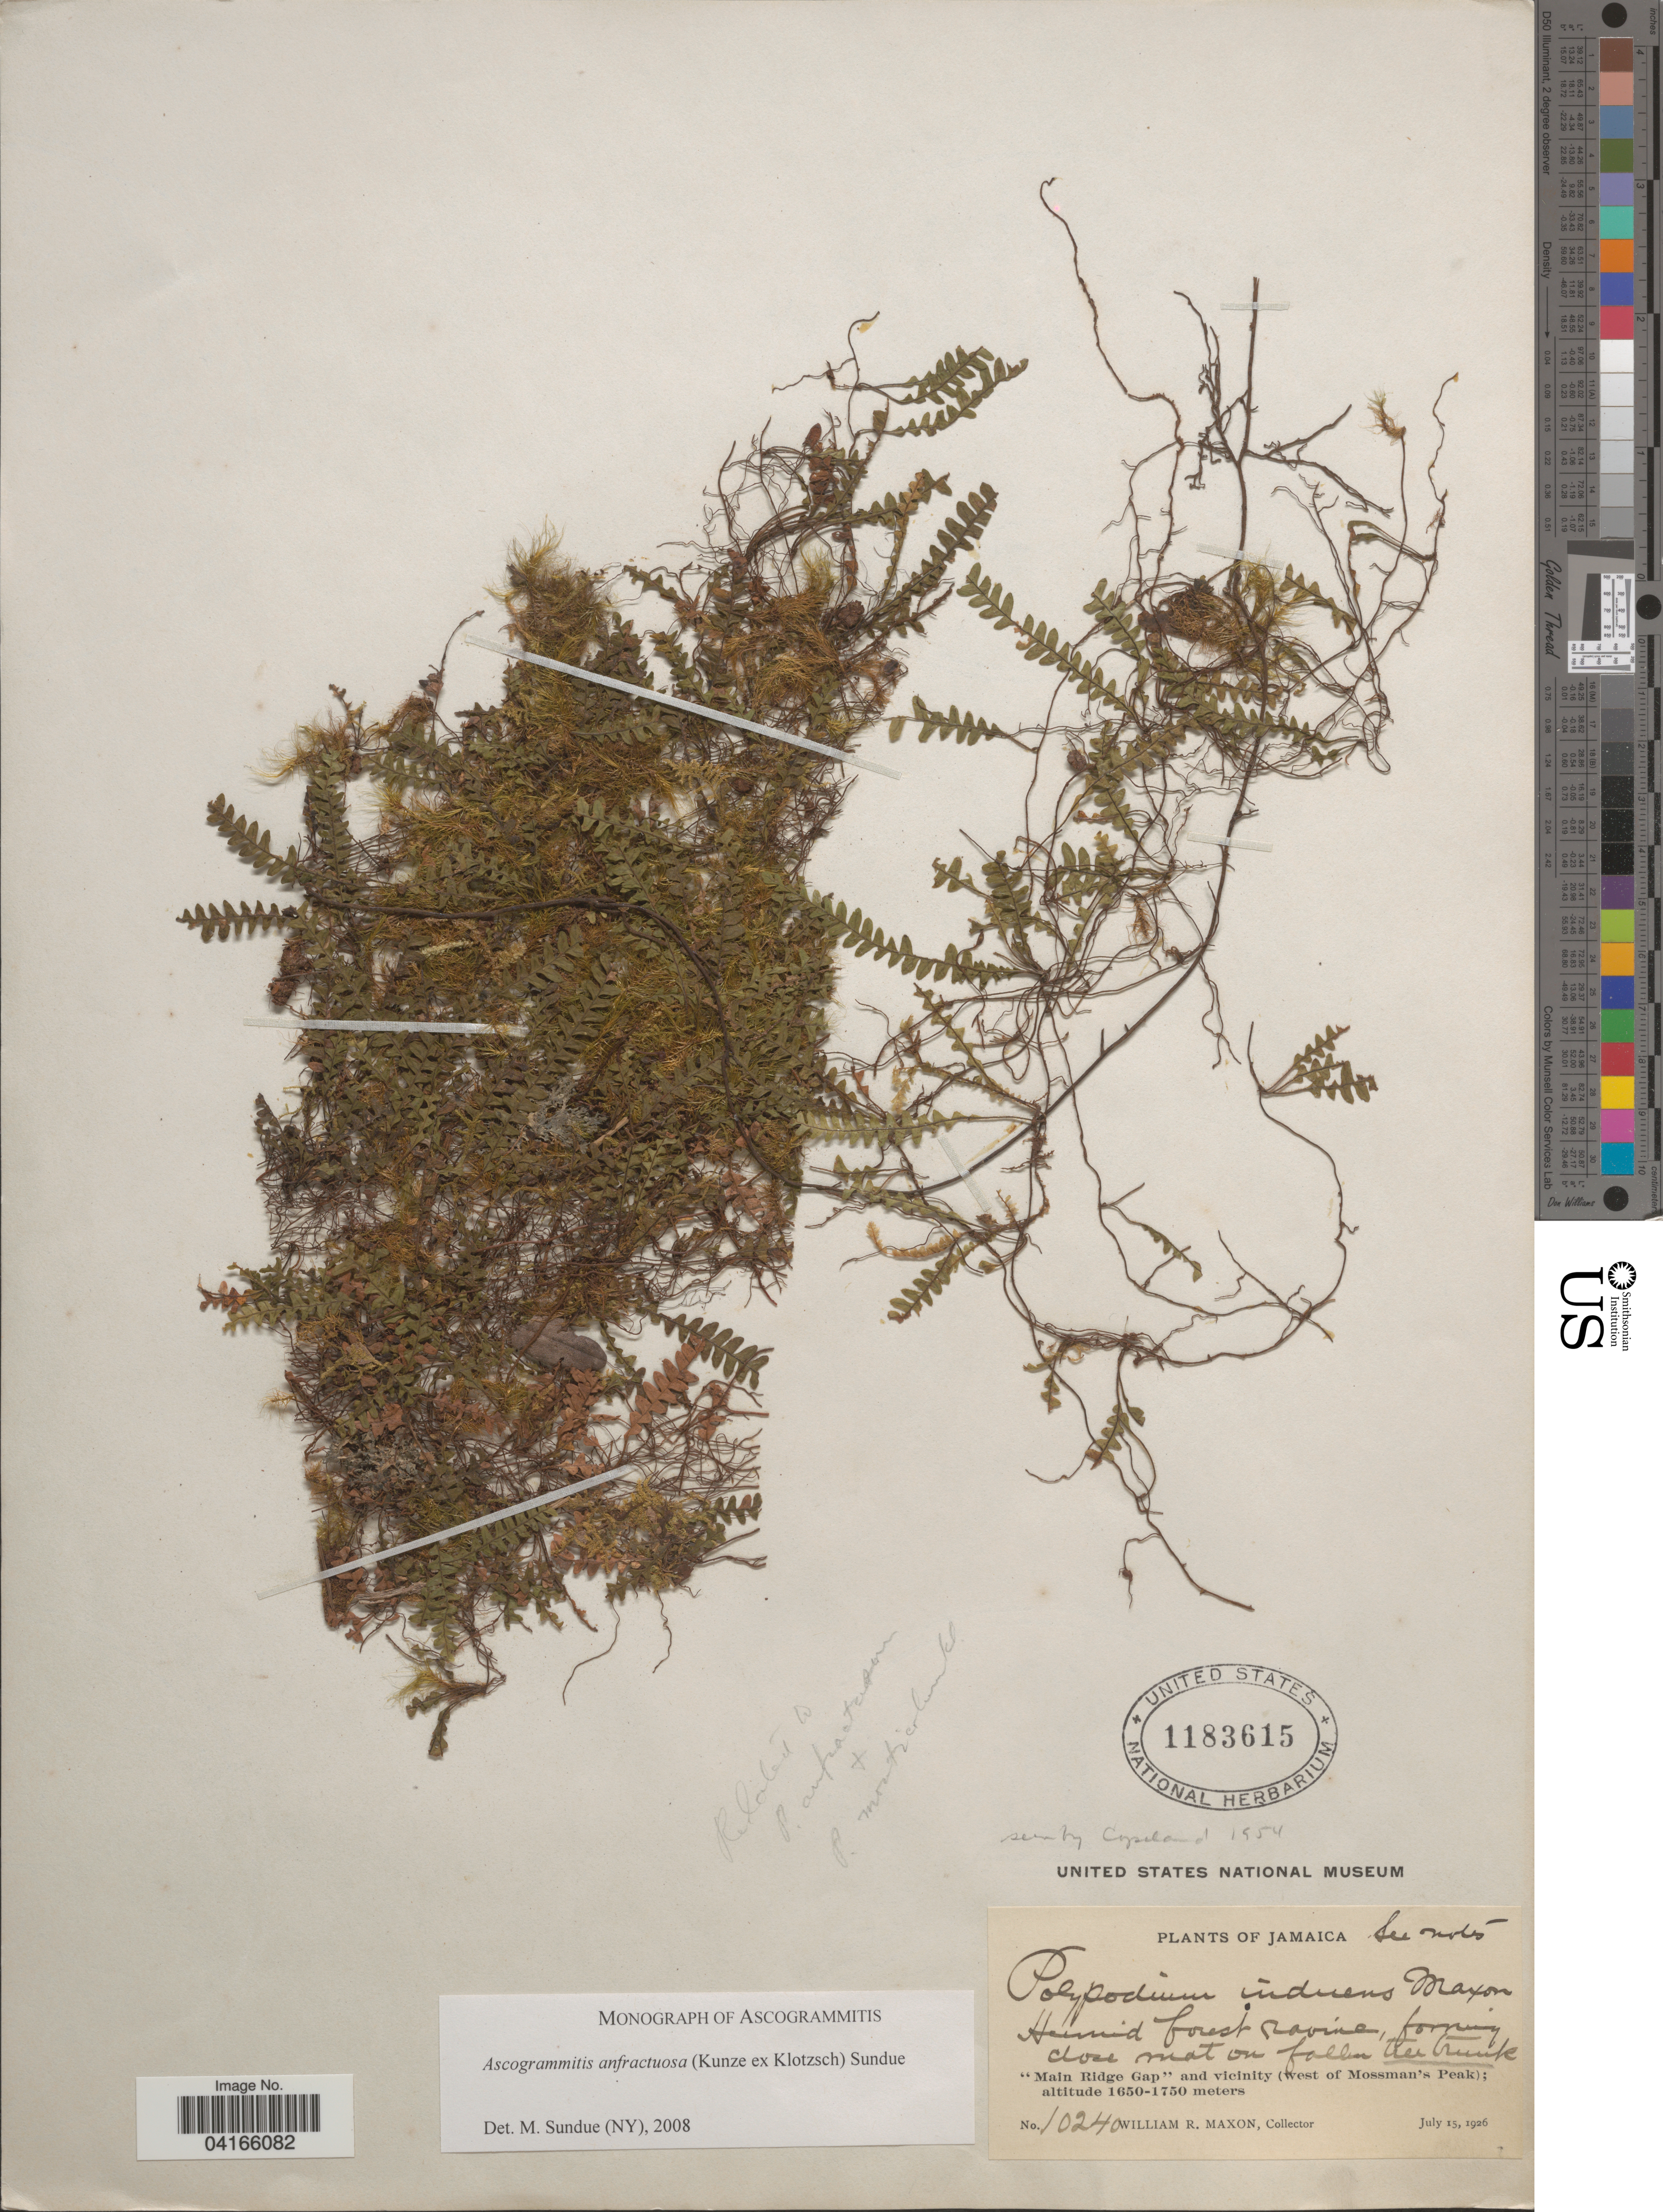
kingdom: Plantae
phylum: Tracheophyta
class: Polypodiopsida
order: Polypodiales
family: Polypodiaceae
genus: Ascogrammitis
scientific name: Ascogrammitis anfractuosa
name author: (Kunze ex Klotzsch) Sundue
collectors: W. R. Maxon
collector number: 10240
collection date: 1926-07-15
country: Jamaica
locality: Main Ridge Gap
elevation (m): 1650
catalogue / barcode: US 1183615